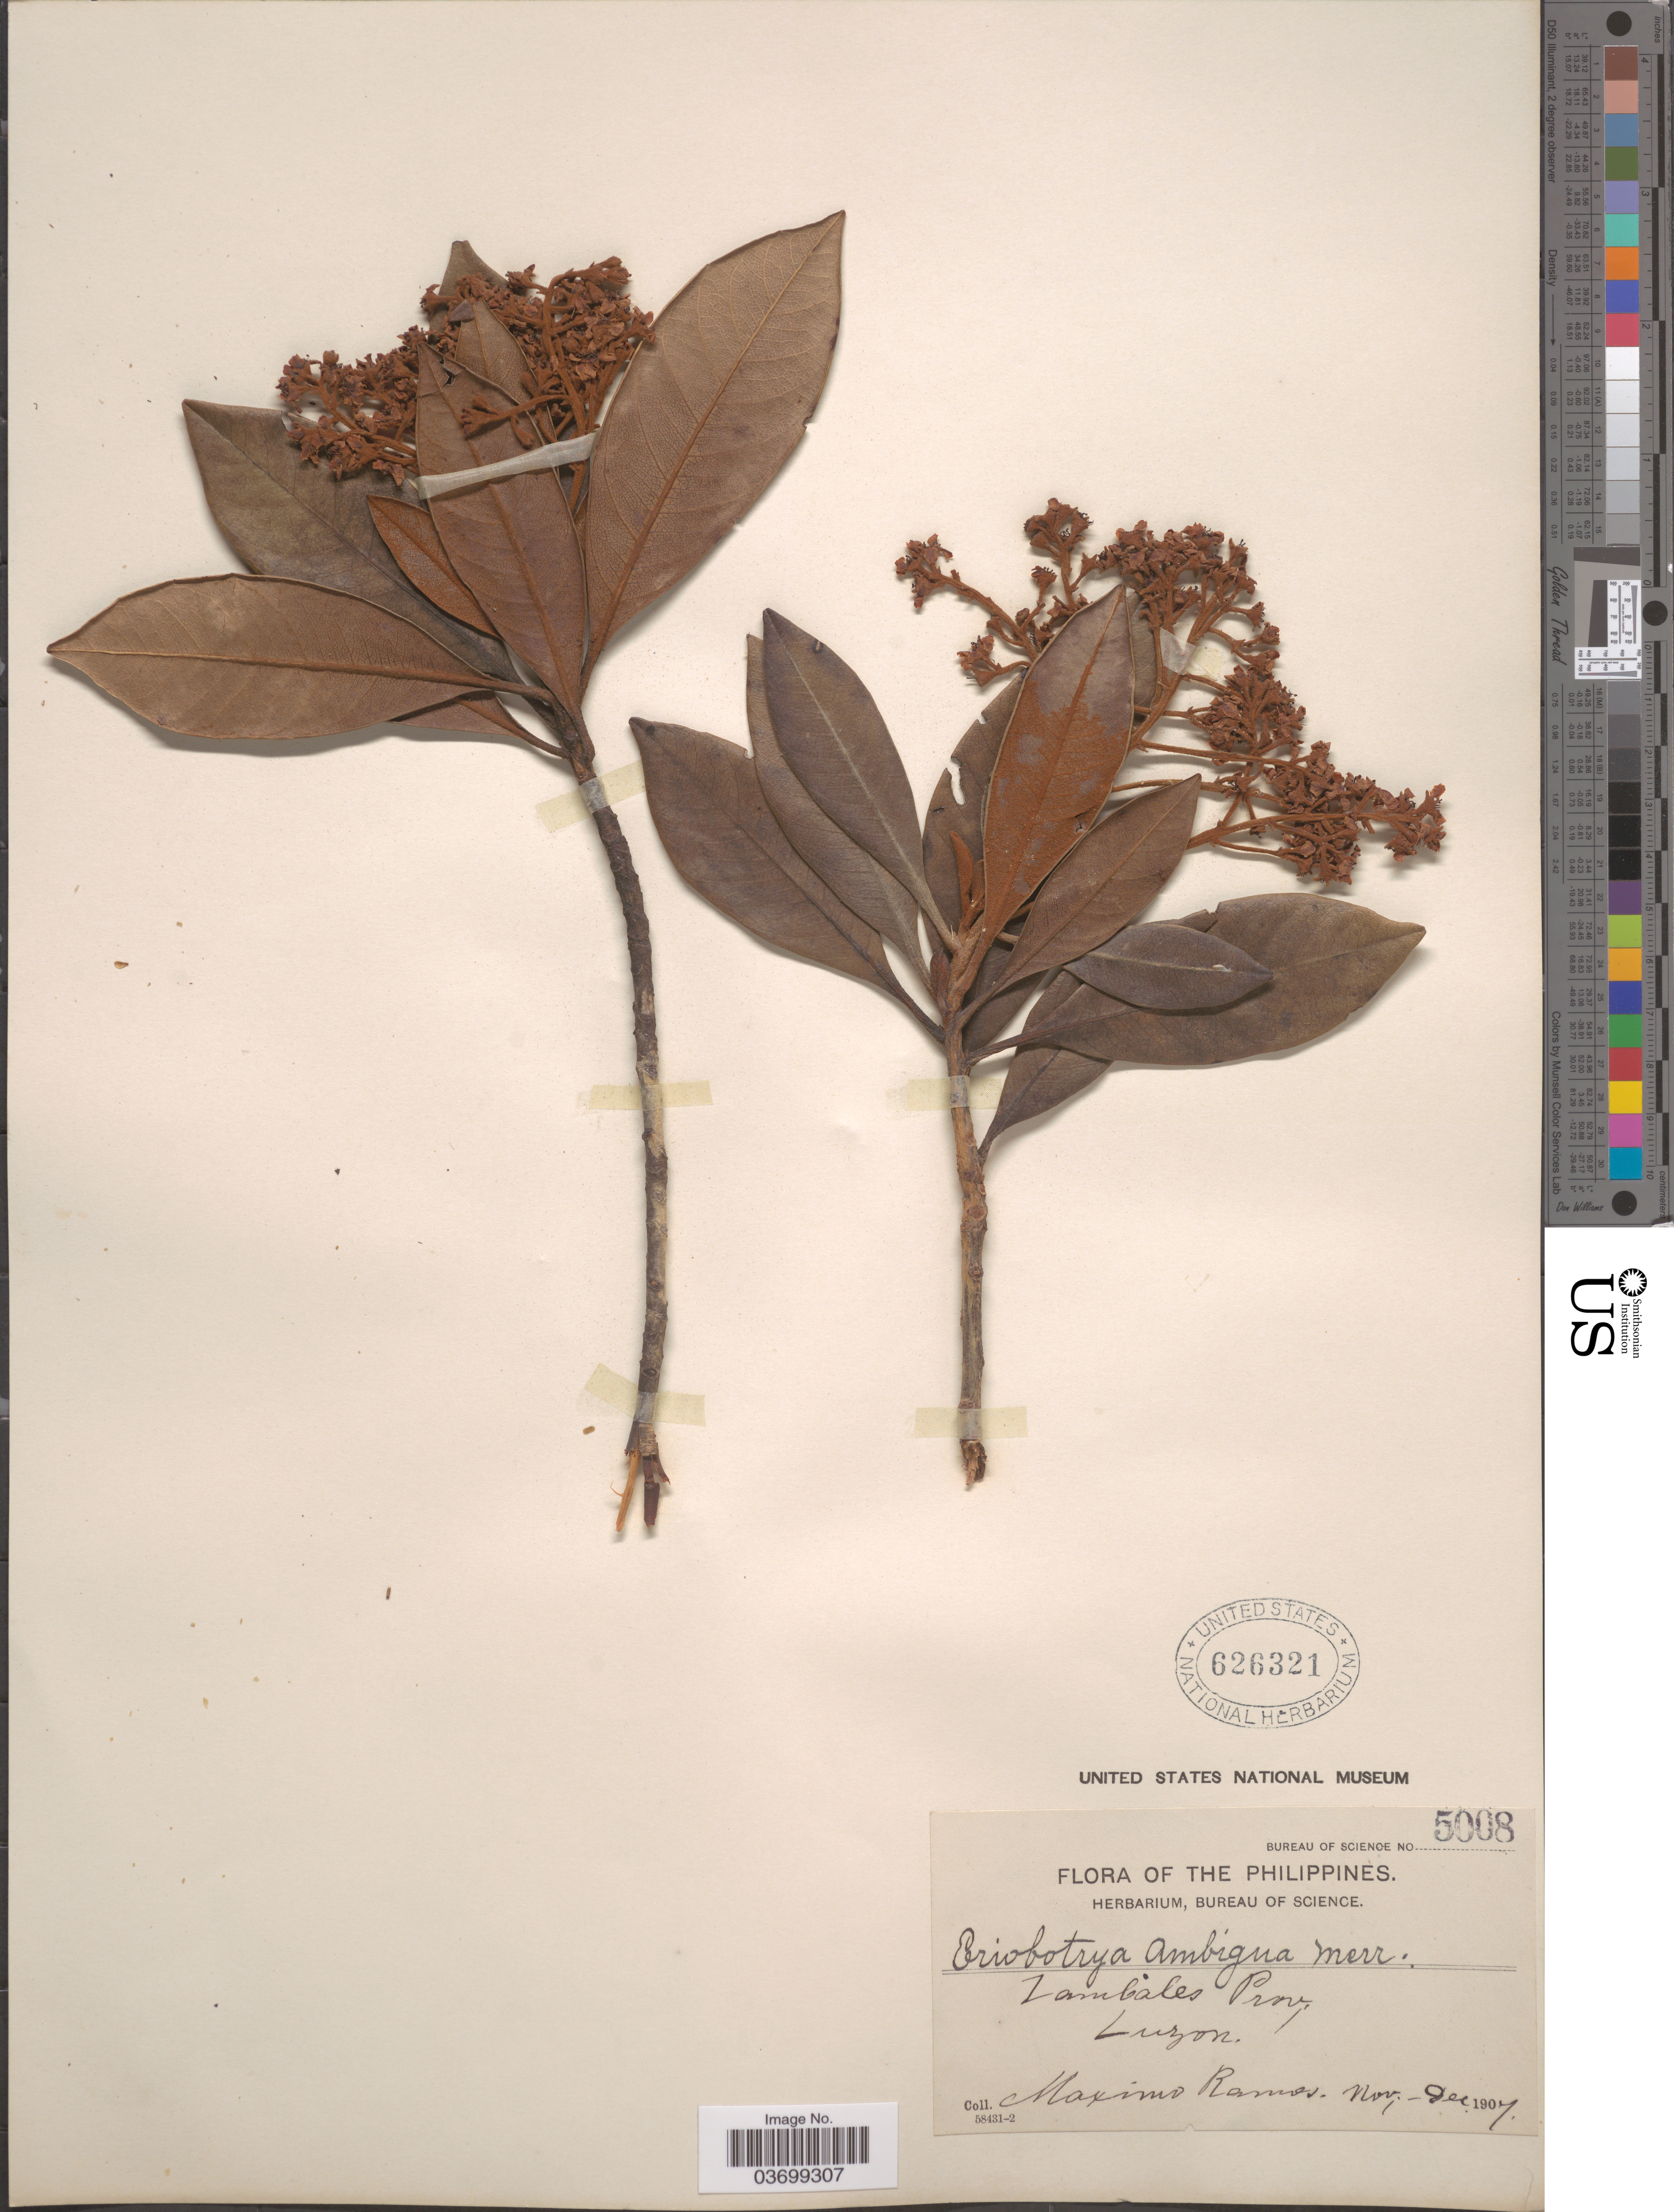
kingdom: Plantae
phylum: Tracheophyta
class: Magnoliopsida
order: Rosales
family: Rosaceae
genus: Stranvaesia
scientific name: Stranvaesia nussia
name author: (Buch.-Ham. ex D. Don) Decne.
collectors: M. Ramos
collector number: Bureau of Science 5008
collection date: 1907-11/1907-12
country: Philippines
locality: Zambales Prov., Luzon.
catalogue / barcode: US 626321